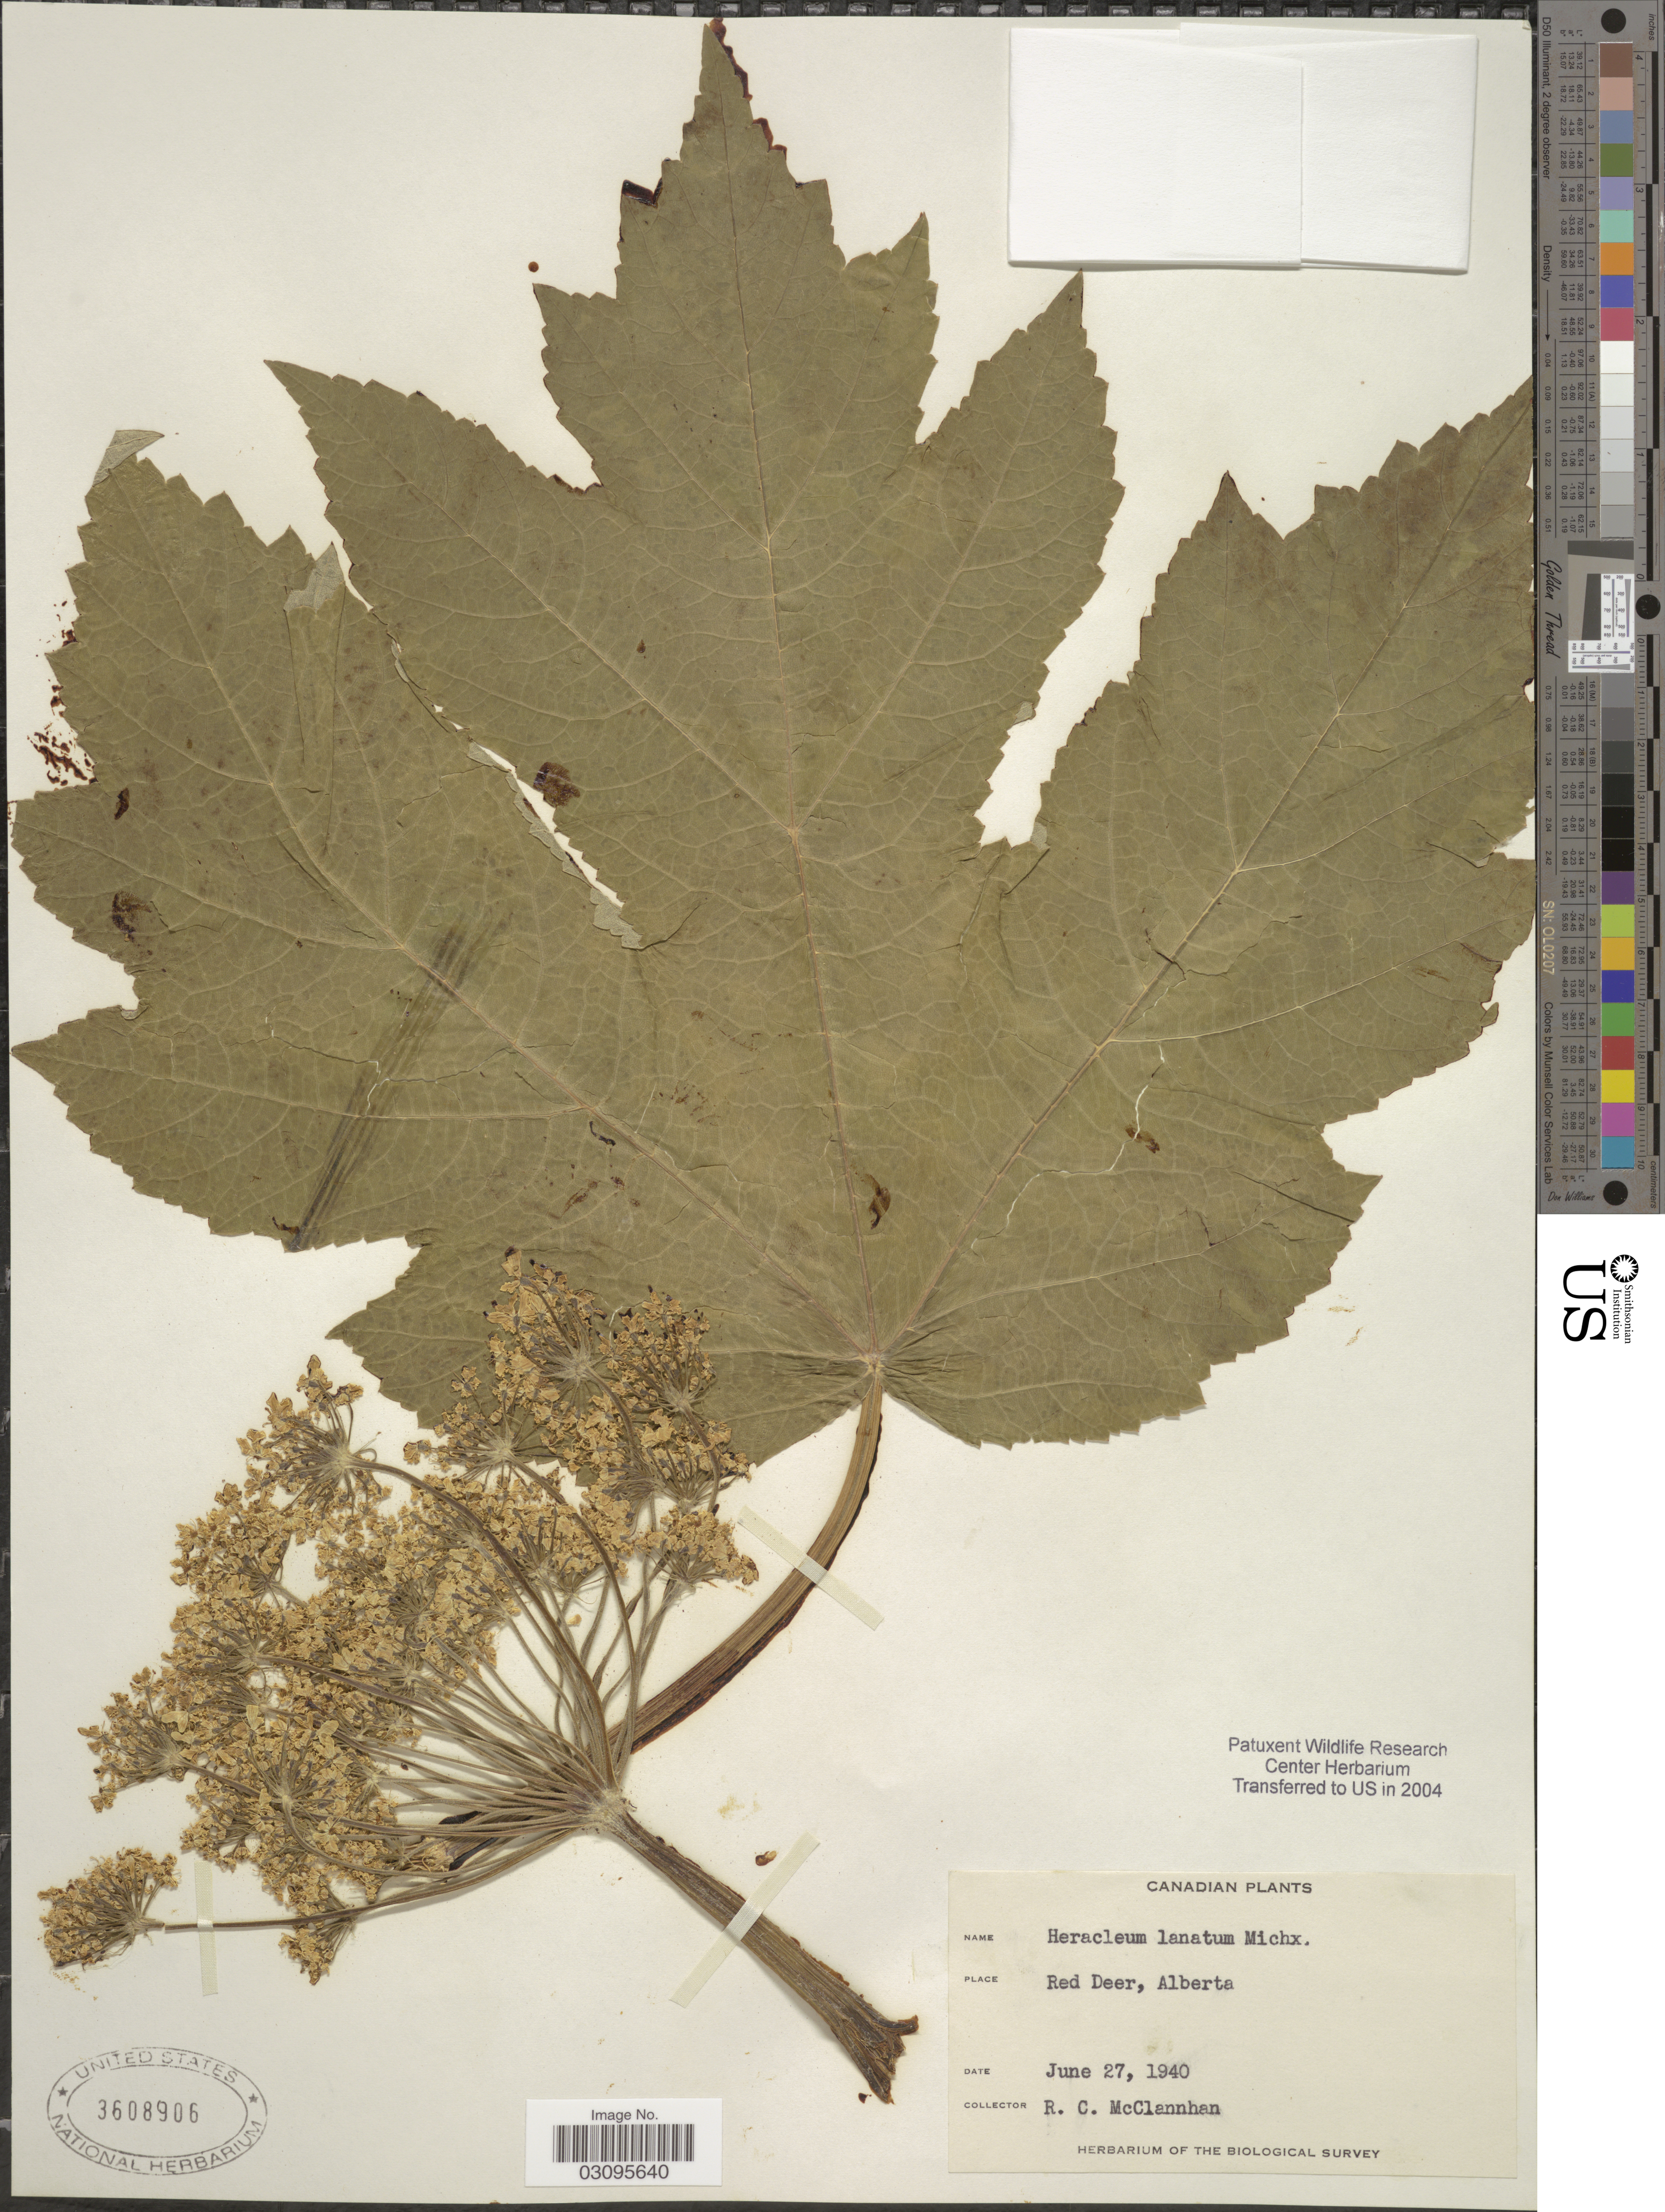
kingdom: Plantae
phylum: Tracheophyta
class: Magnoliopsida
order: Apiales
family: Apiaceae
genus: Heracleum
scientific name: Heracleum lanatum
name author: Michx.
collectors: R. McClannhan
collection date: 1940-06-27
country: Canada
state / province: Alberta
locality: Red Deer, Alberta.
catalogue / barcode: US 3608906